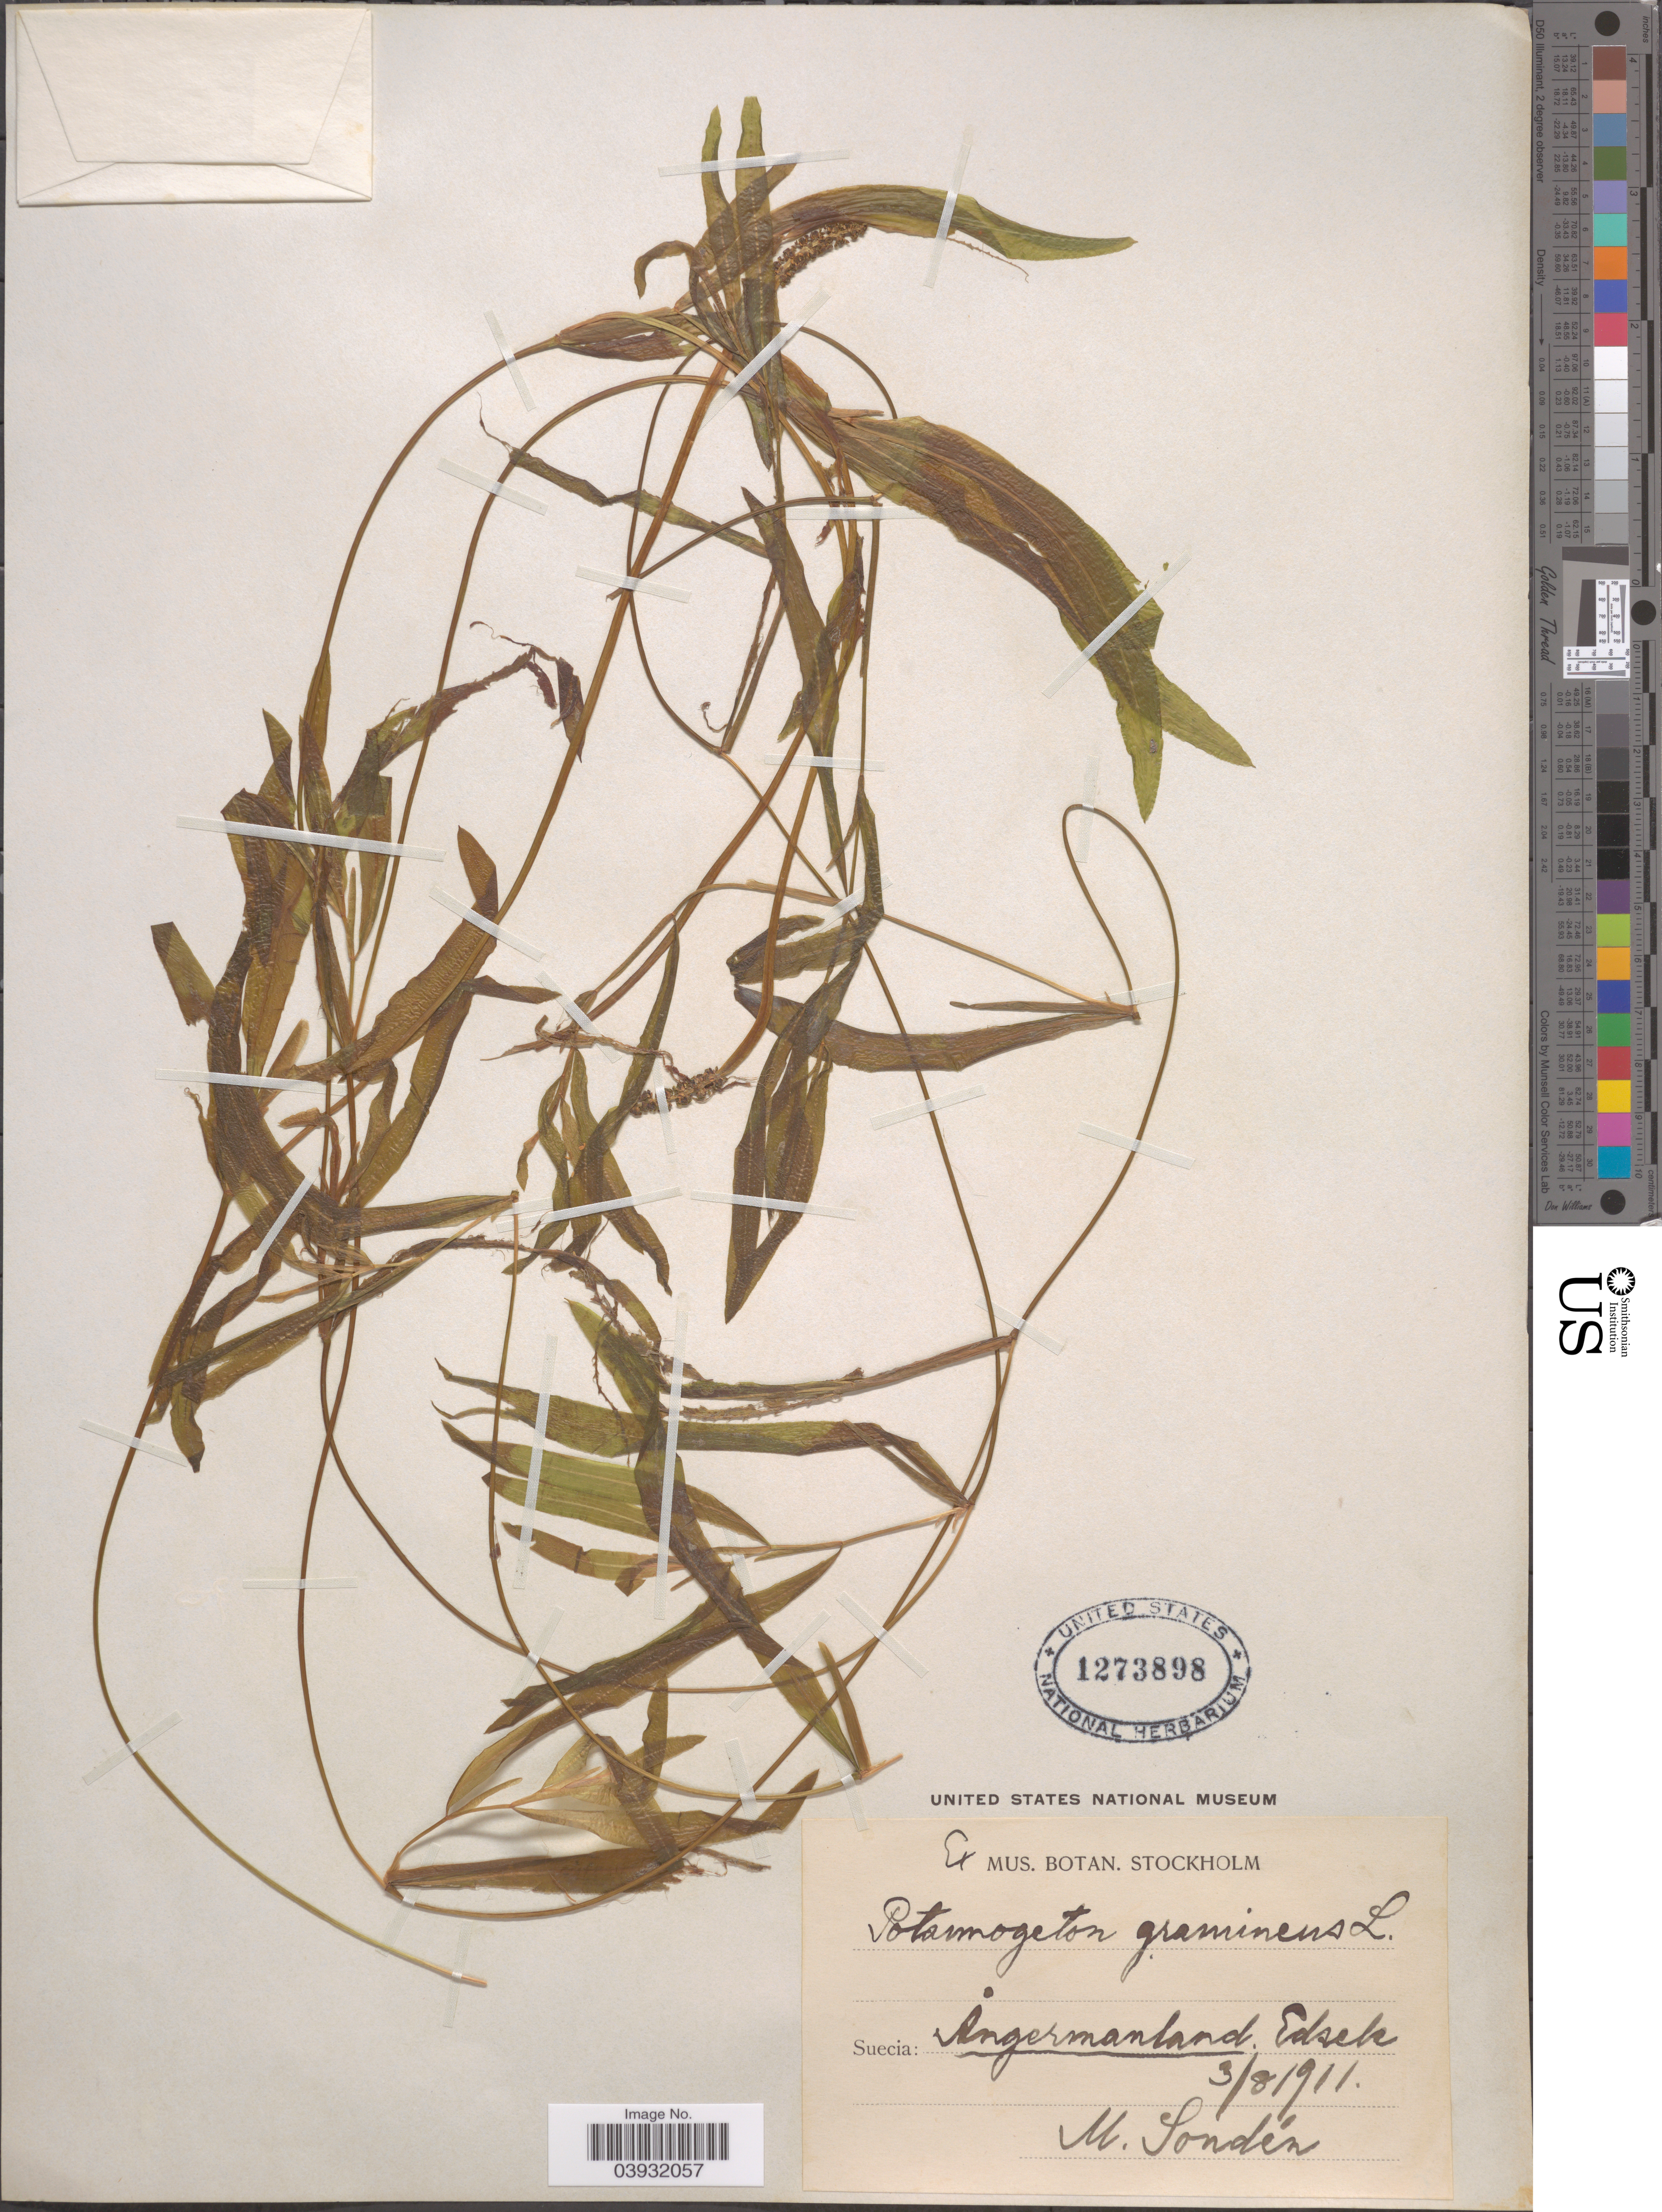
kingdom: Plantae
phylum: Tracheophyta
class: Liliopsida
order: Alismatales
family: Potamogetonaceae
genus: Potamogeton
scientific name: Potamogeton gramineus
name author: L.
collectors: M. Sondén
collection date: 1911-08-03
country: Sweden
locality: Suecia: Angermanland. Edsek.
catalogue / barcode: US 1273898